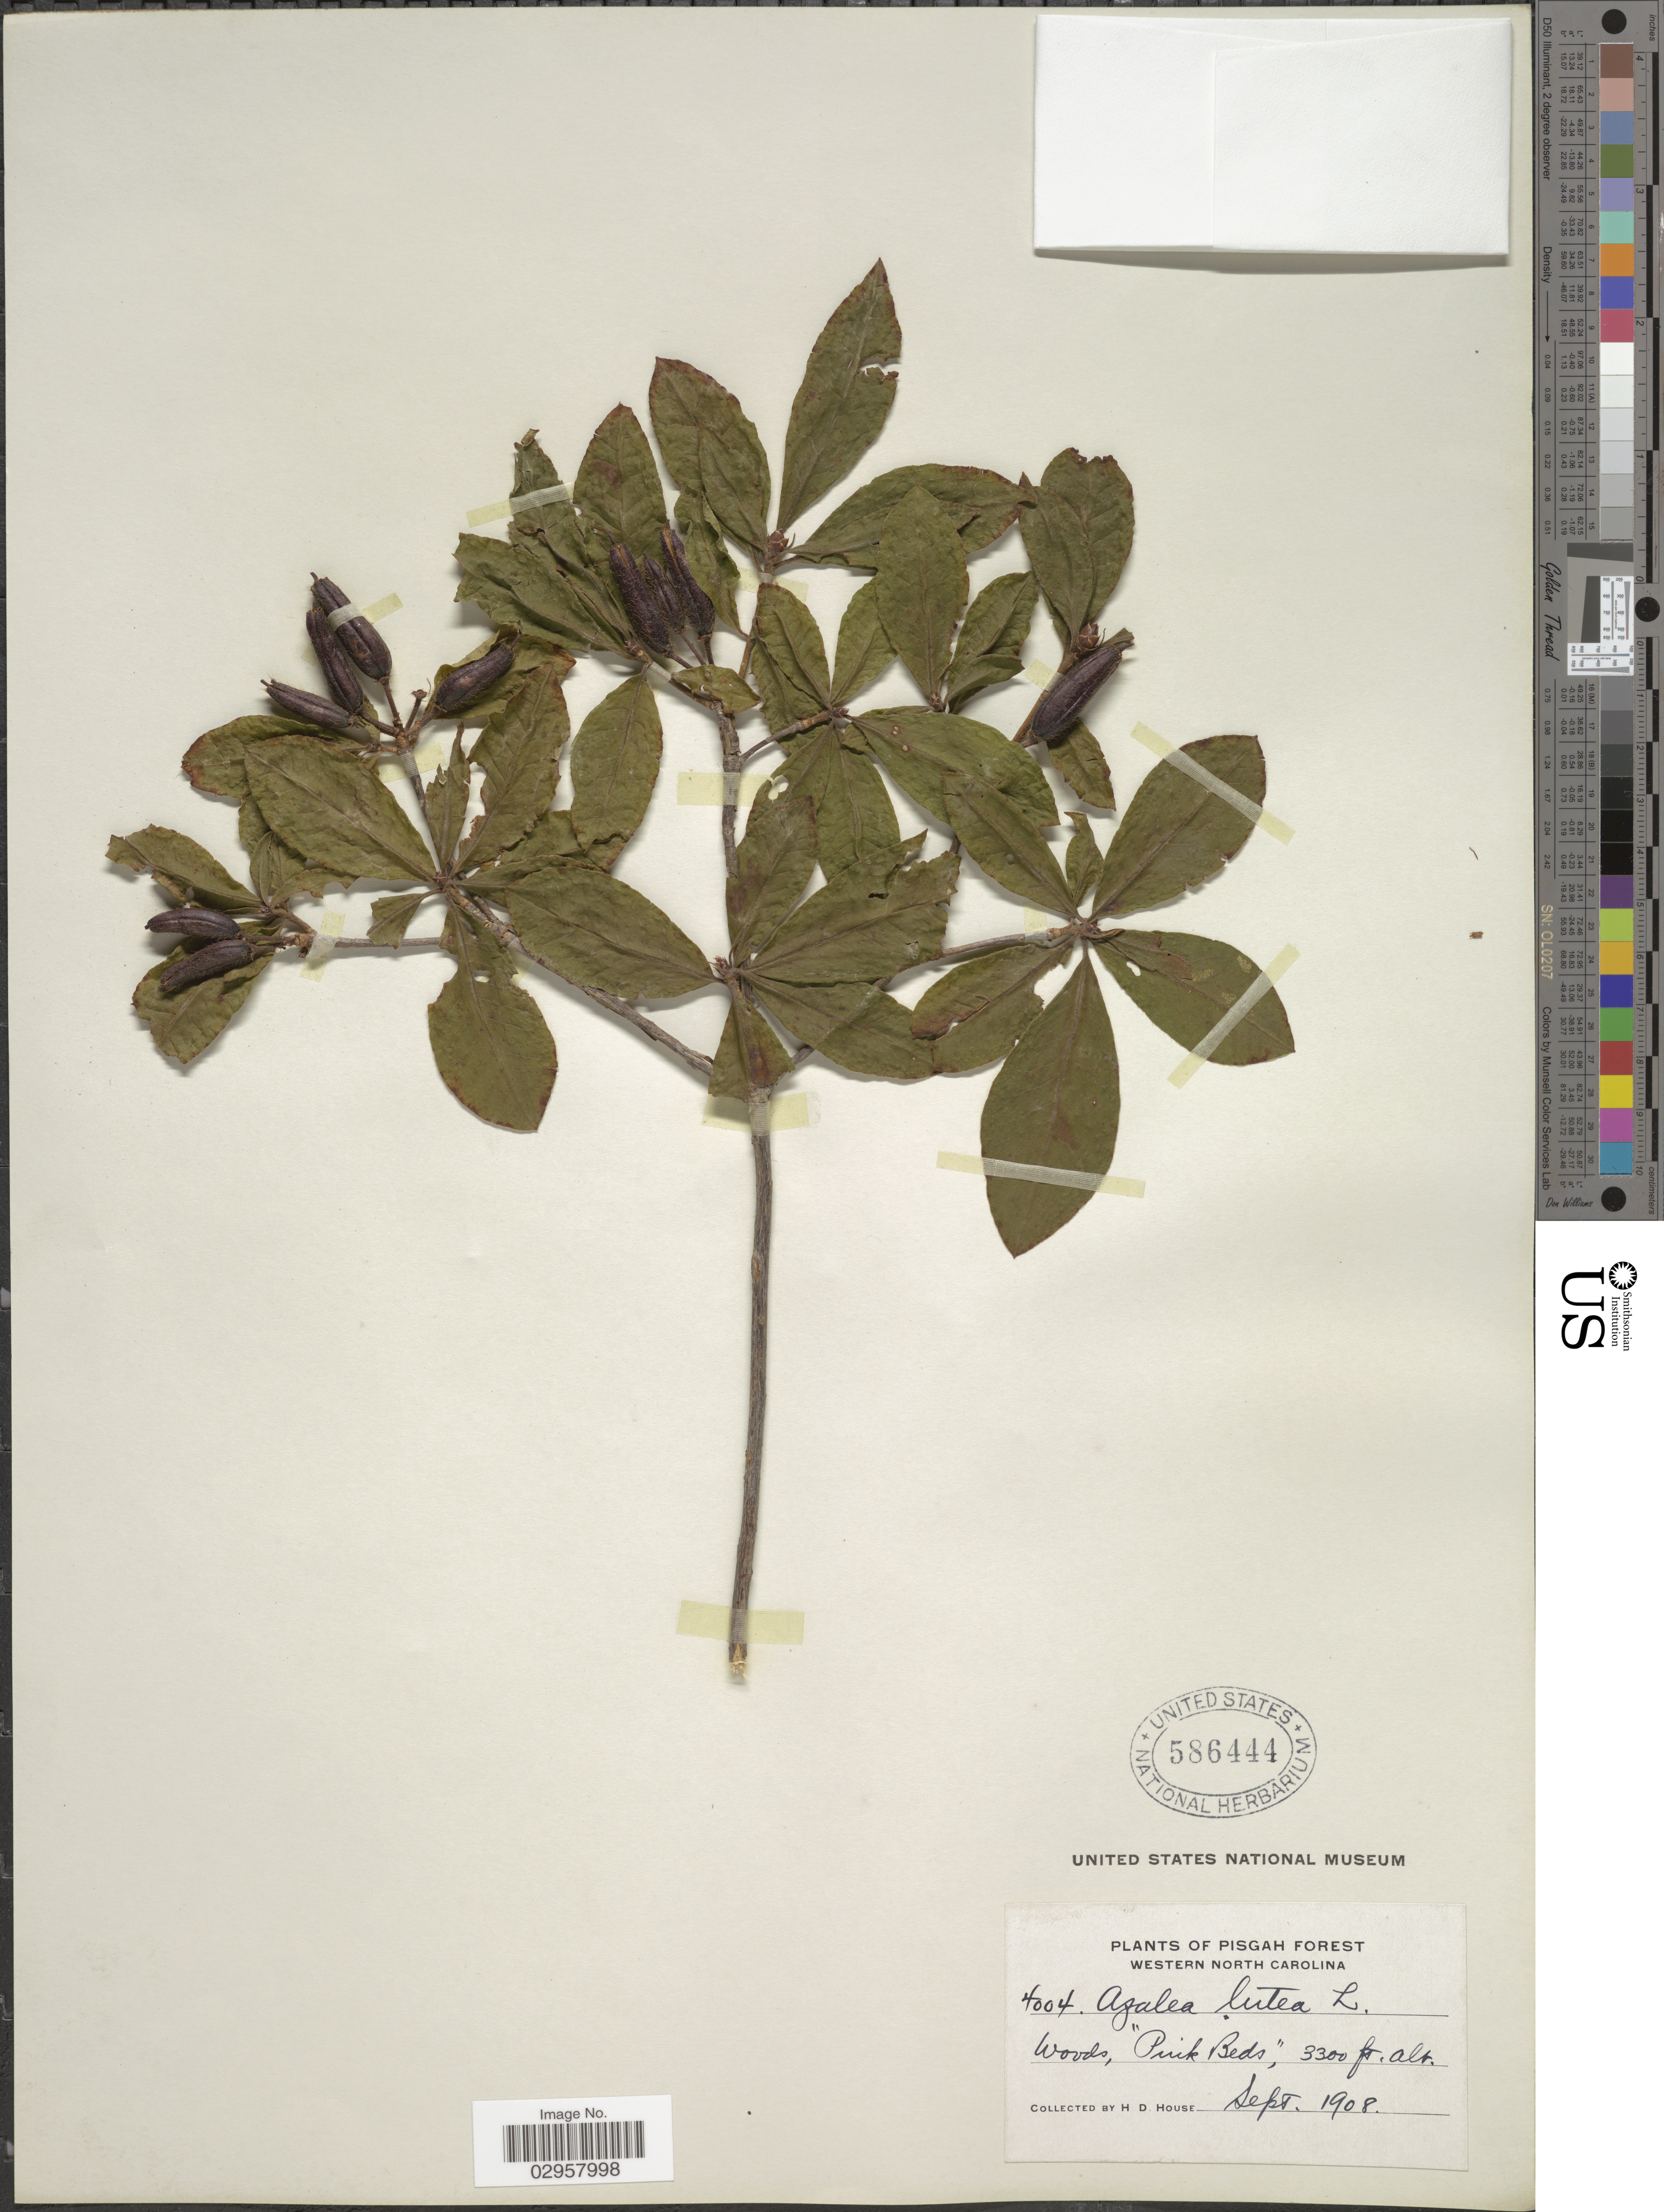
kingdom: Plantae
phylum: Tracheophyta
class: Magnoliopsida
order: Ericales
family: Ericaceae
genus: Rhododendron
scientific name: Rhododendron calendulaceum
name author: (Michx.) Torr.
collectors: H. D. House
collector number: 4004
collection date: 1908-09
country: United States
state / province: North Carolina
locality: Pisgah Forest. Western North Carolina. Woods, 'Pink Beds'.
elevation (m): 1006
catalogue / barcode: US 586444